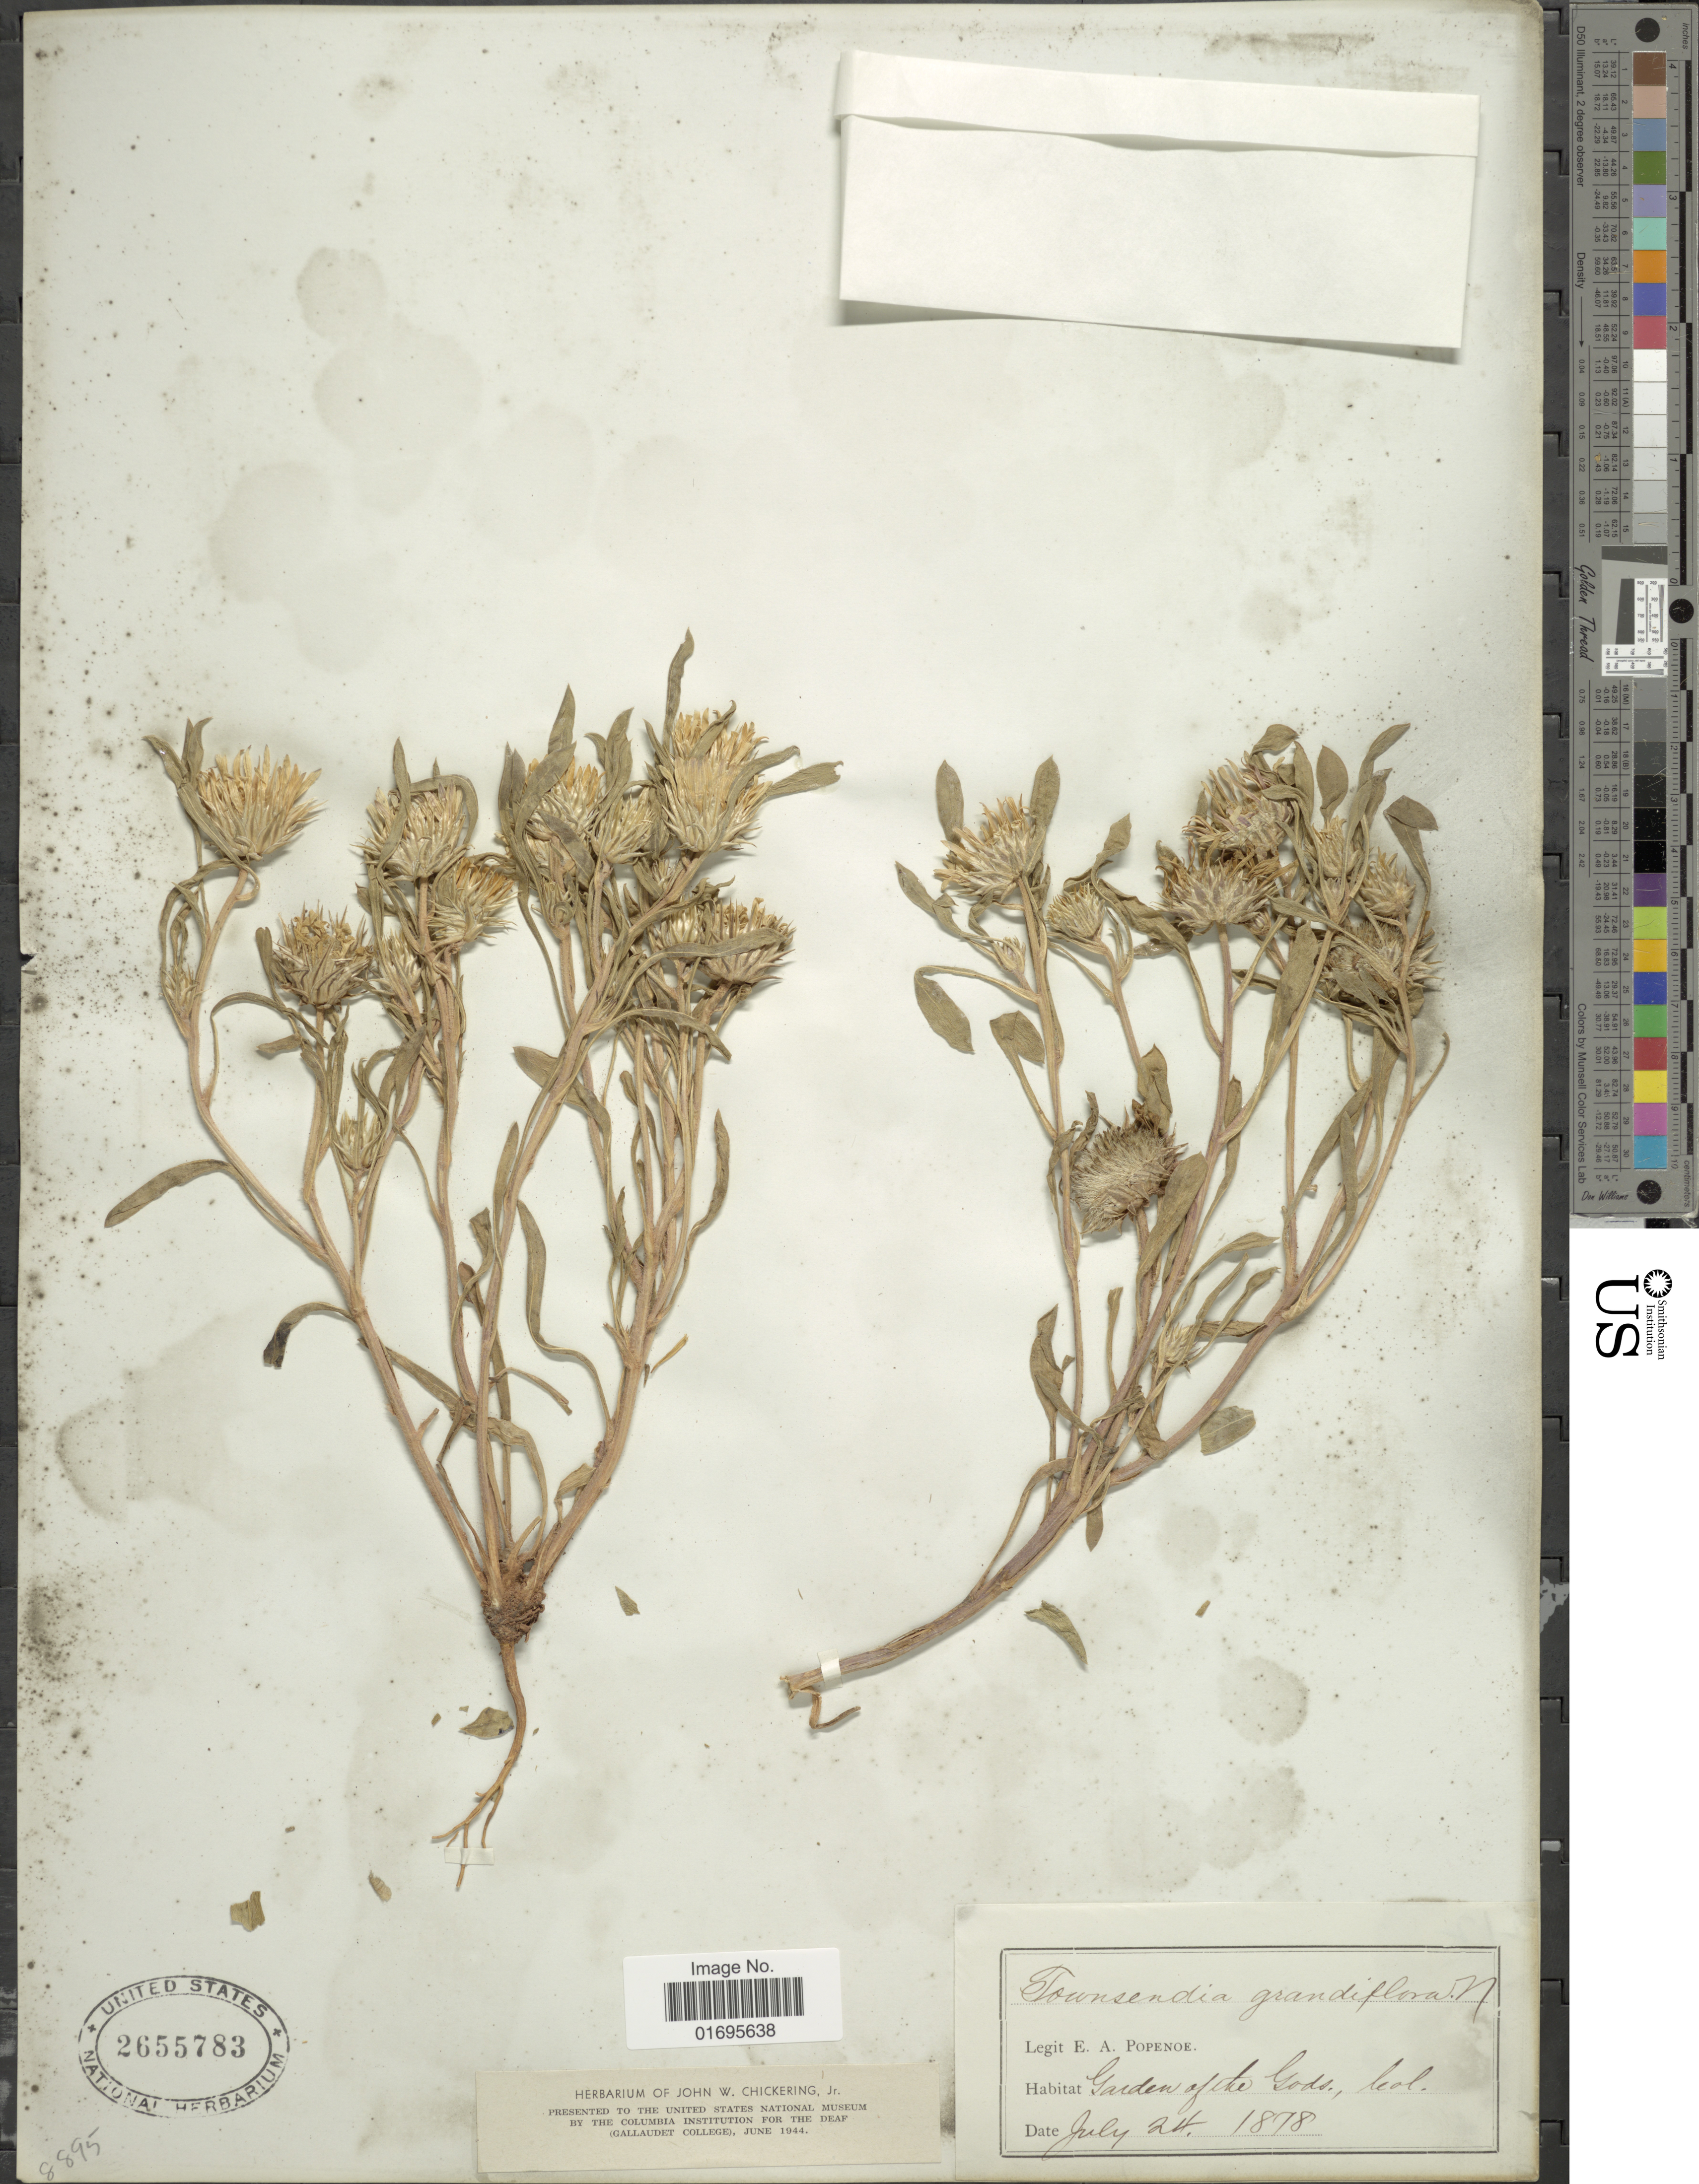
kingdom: Plantae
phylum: Tracheophyta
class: Magnoliopsida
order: Asterales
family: Asteraceae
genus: Townsendia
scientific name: Townsendia grandiflora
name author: Nutt.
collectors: E. A. Popenoe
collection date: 1878-07-24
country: United States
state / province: Colorado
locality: Garden of the Gods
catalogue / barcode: US 2655783